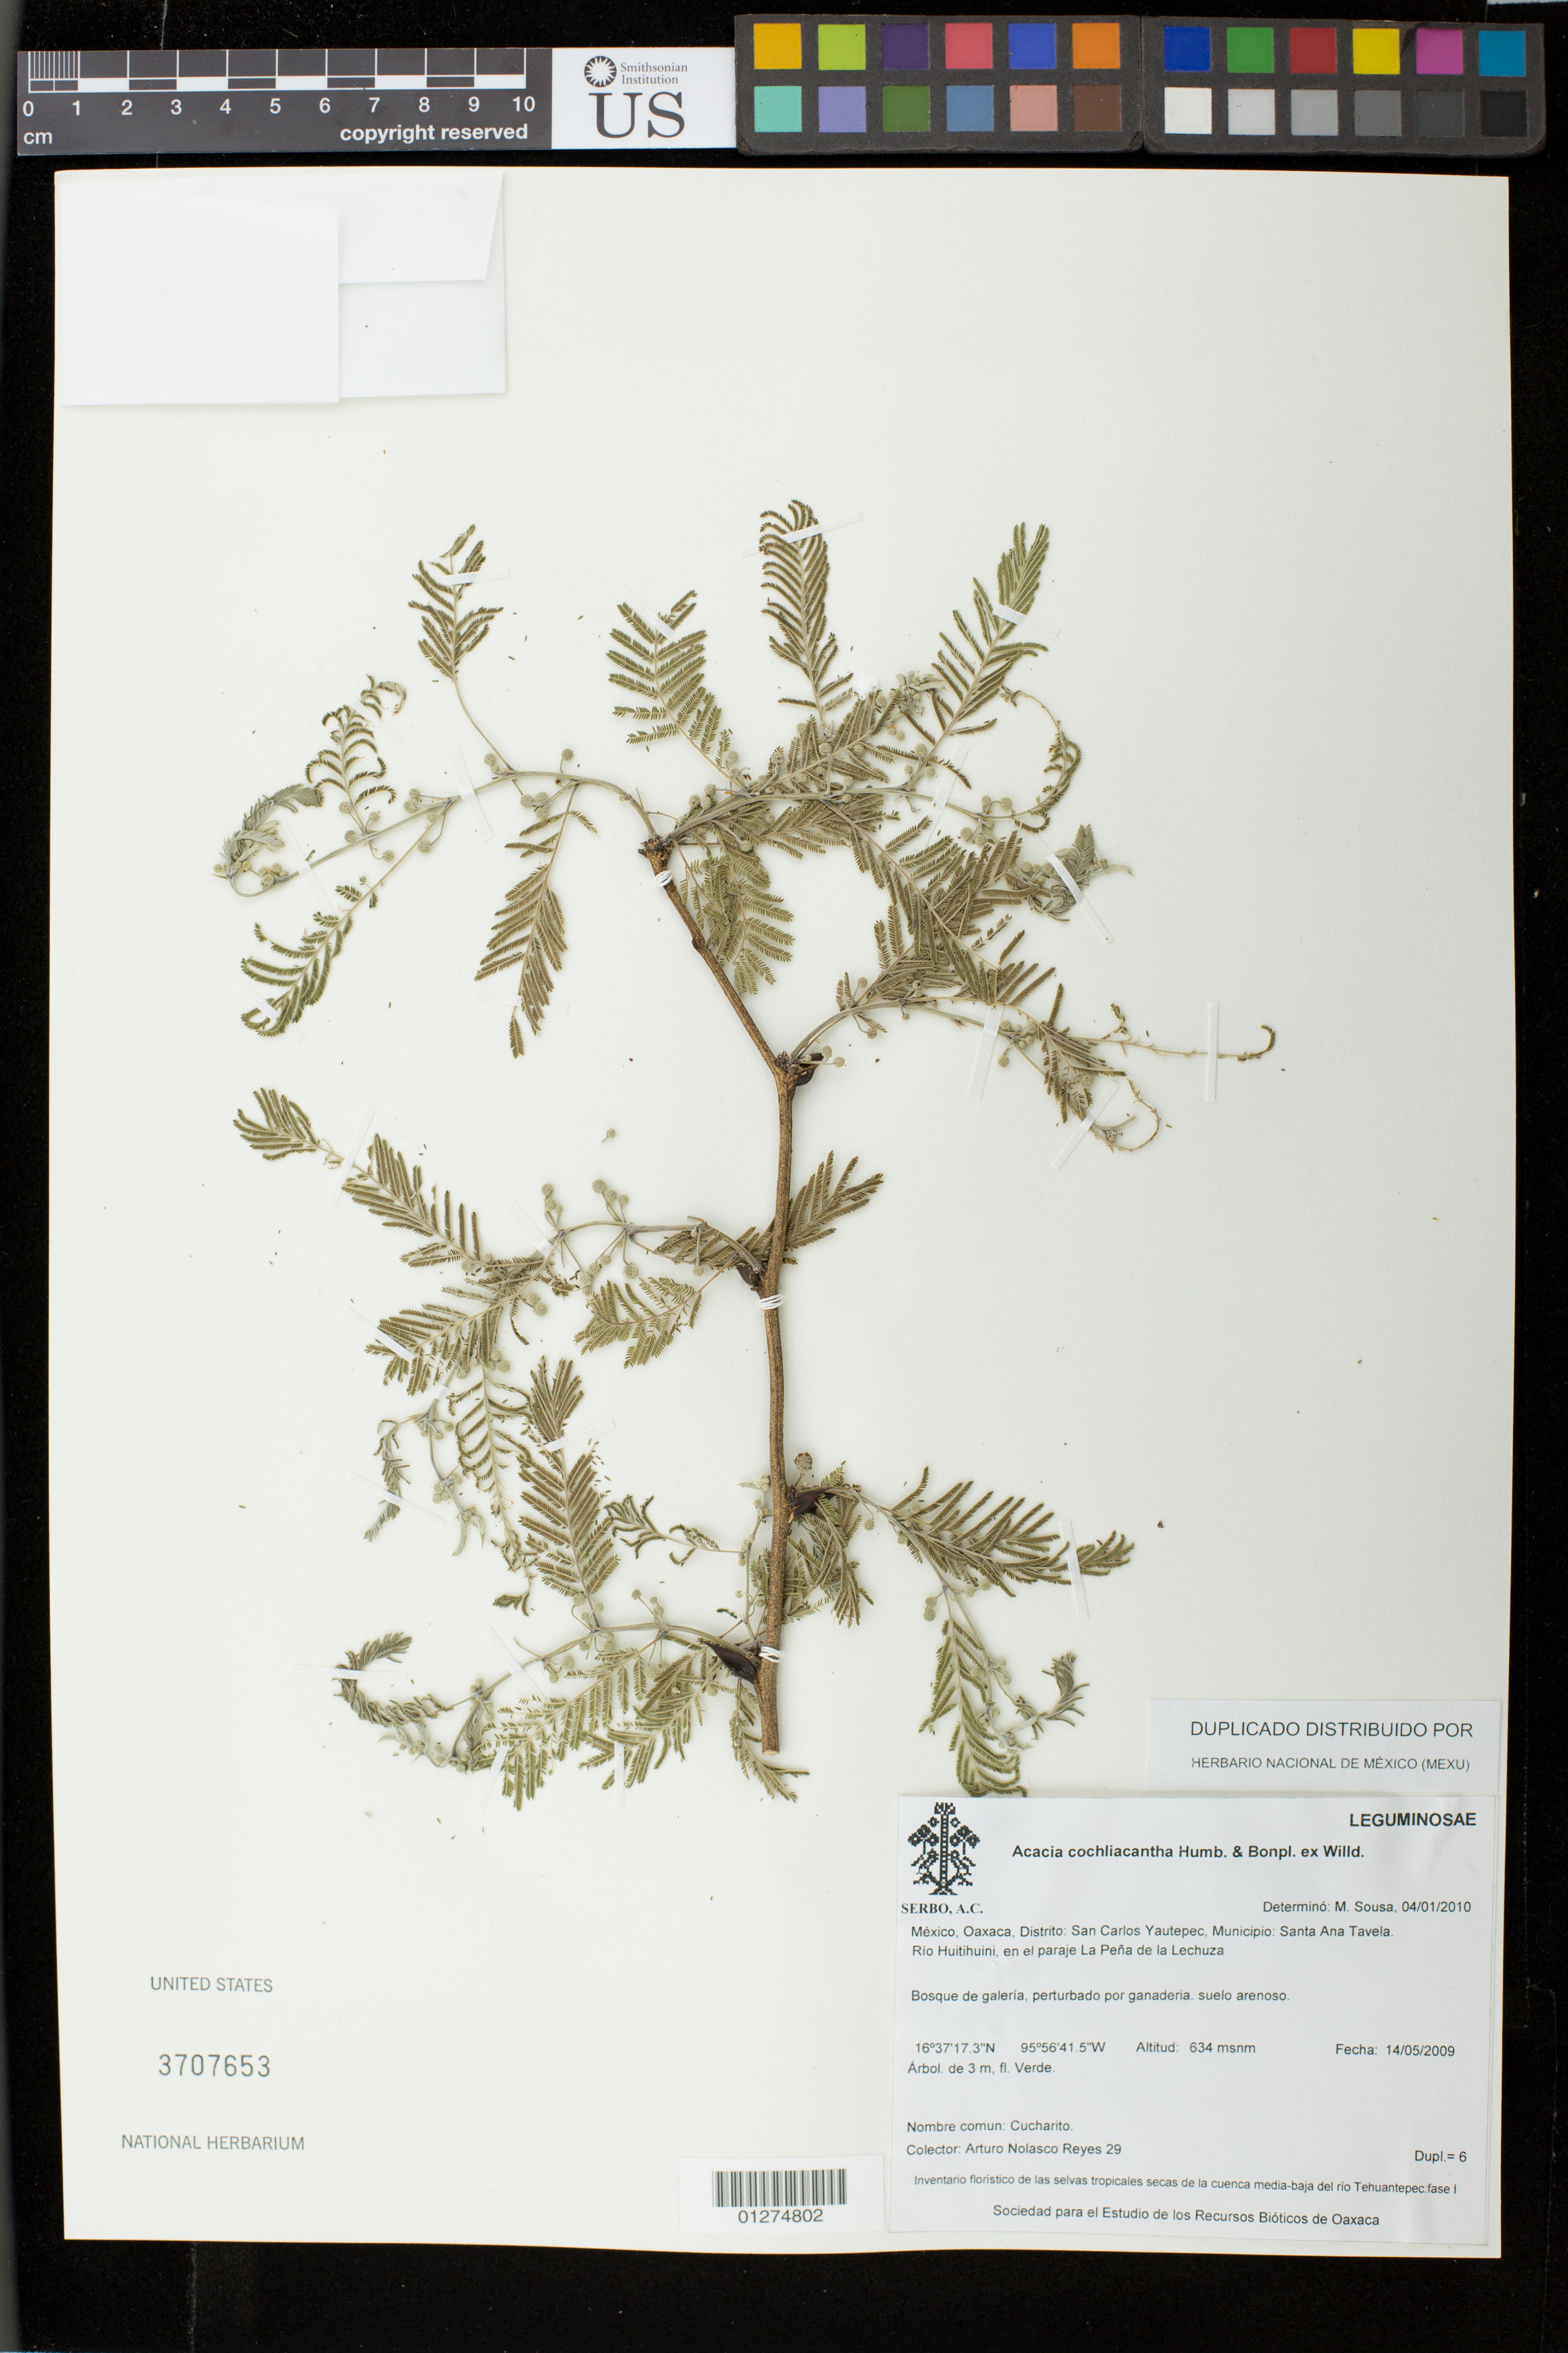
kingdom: Plantae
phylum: Tracheophyta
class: Magnoliopsida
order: Fabales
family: Fabaceae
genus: Vachellia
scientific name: Vachellia campechiana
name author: (Mill.) Seigler & Ebinger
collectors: A. Nolasco Reyes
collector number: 29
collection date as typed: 14/05/2009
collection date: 2009-05-14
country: Mexico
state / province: Oaxaca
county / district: Yautepec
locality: Distrito: San Carlos Yautepec, Municipio: Santa Ana Tavela, Rio Huitihuini, en el paraje La Peña de la Lechuza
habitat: Bosque de galeria, perturbado por ganaderia. suelo arenoso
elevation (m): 634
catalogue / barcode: US 3707653